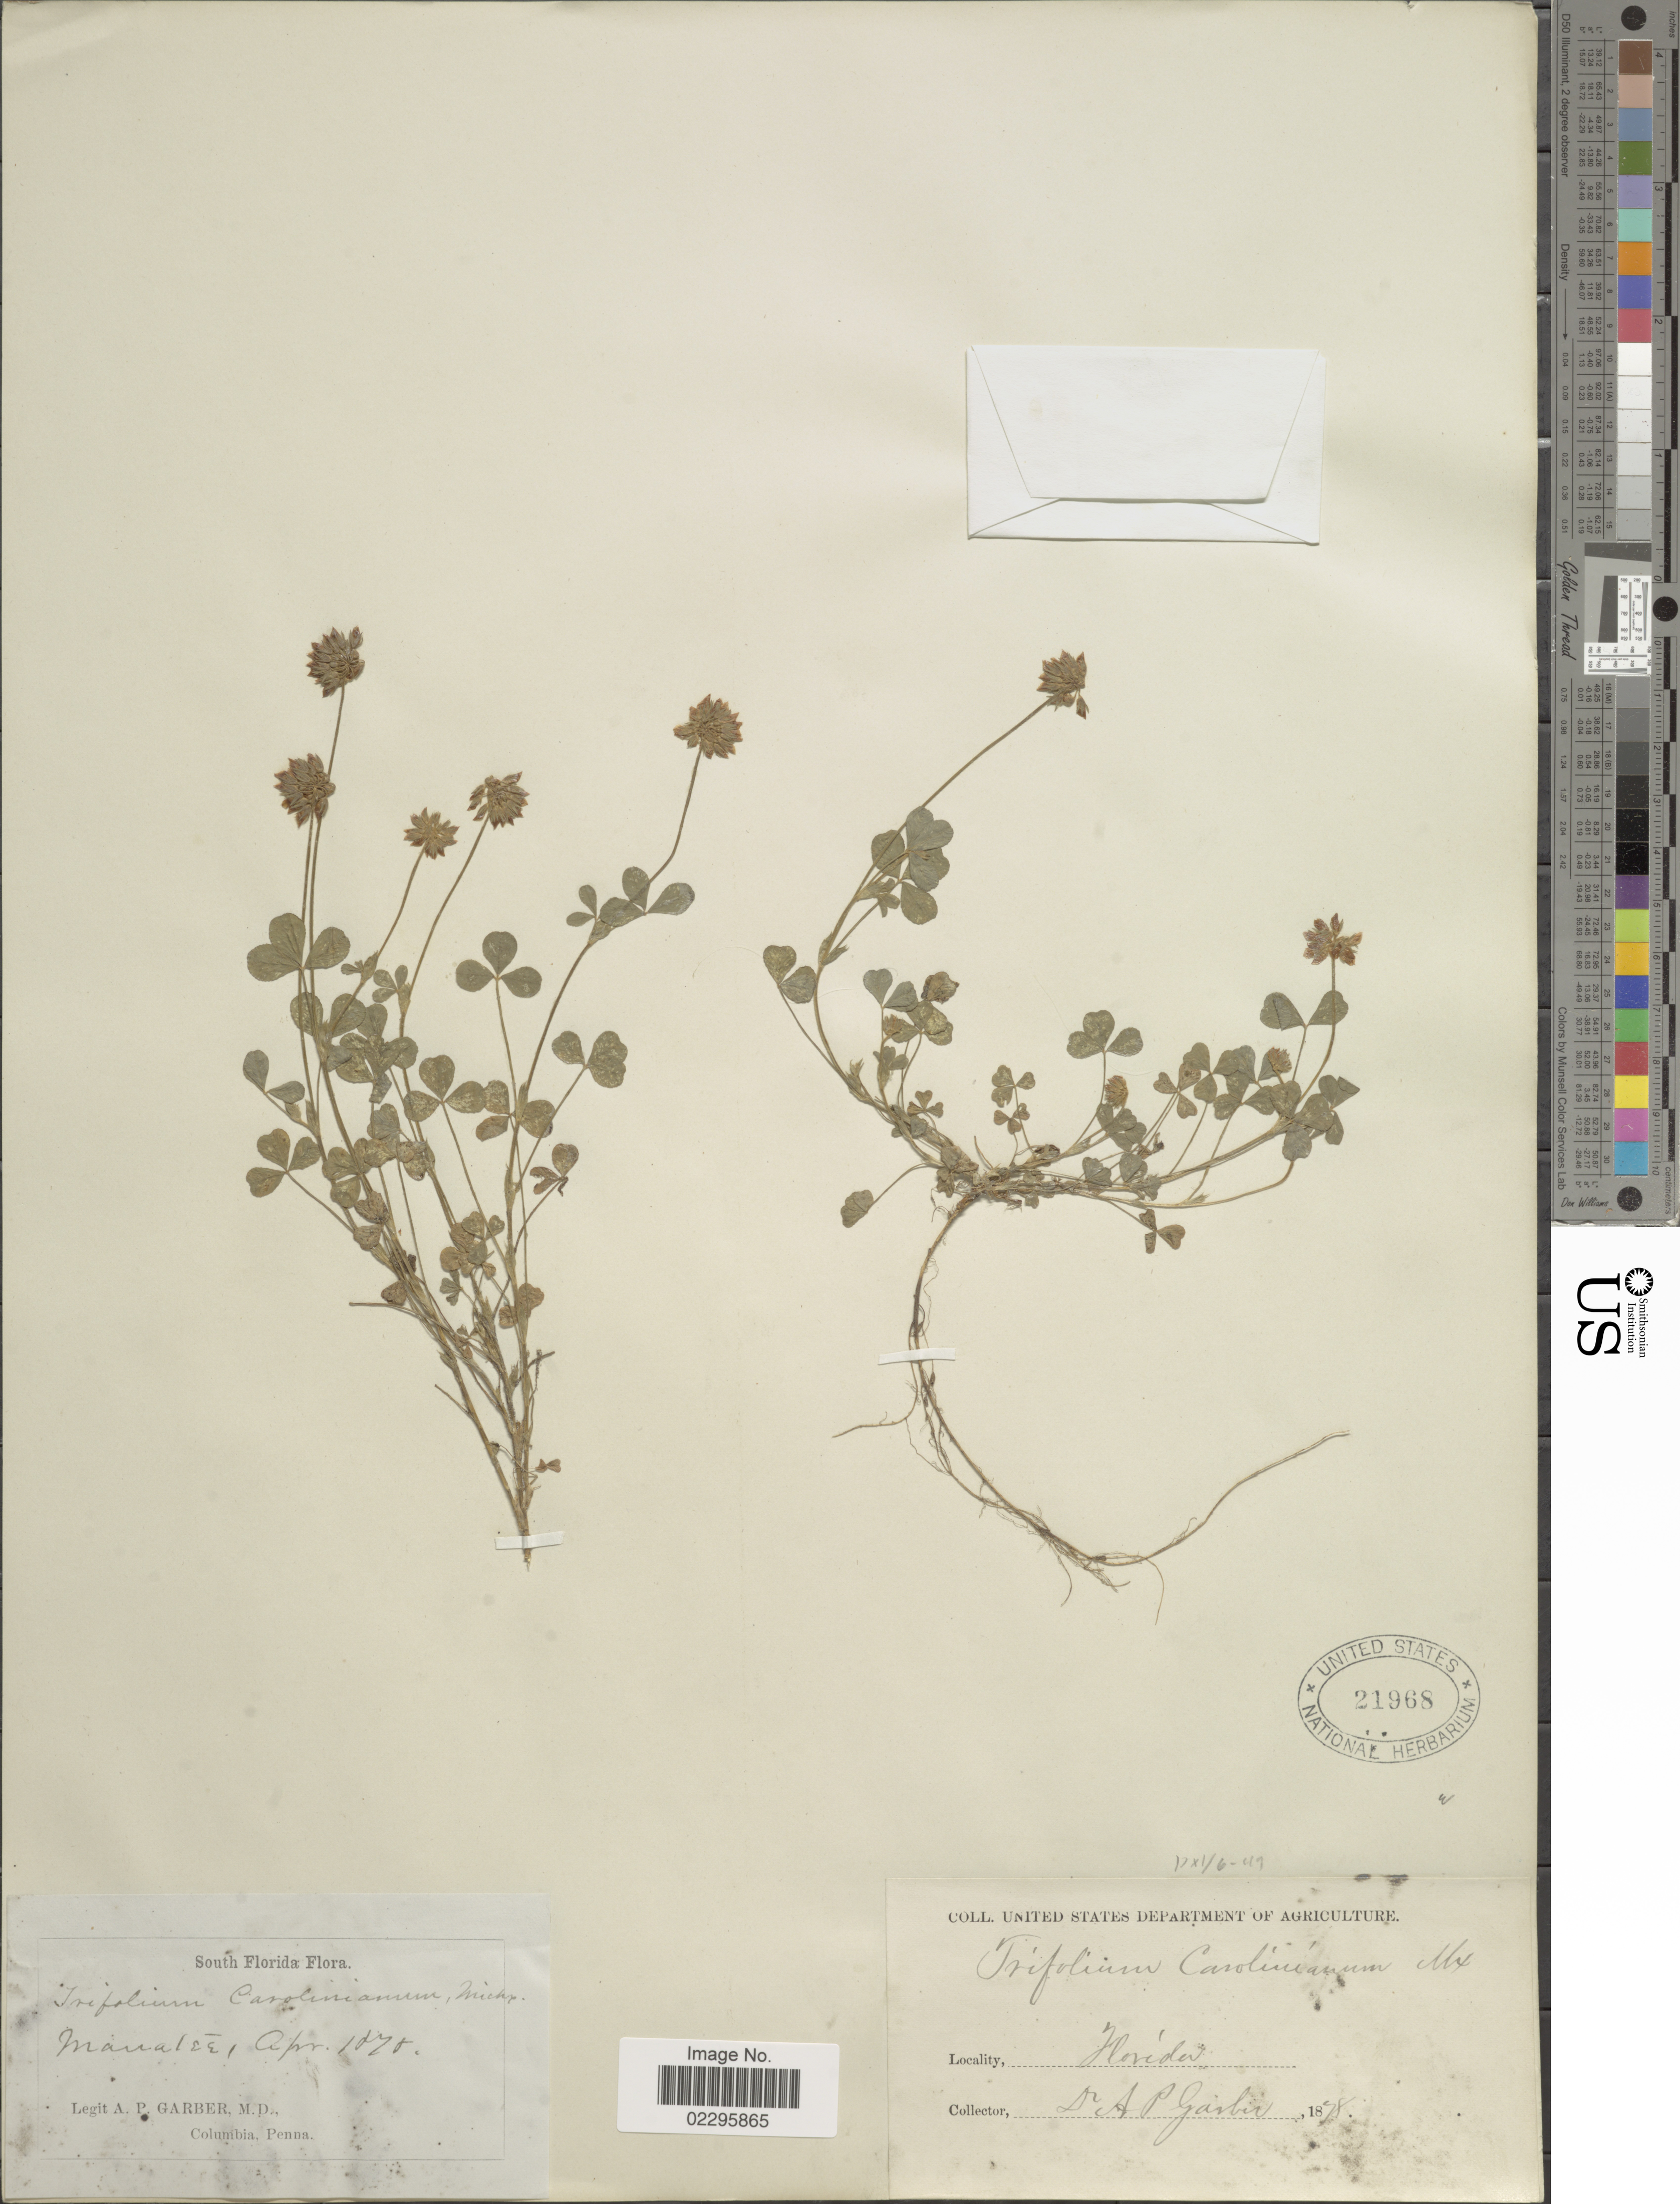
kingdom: Plantae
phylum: Tracheophyta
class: Magnoliopsida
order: Fabales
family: Fabaceae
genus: Trifolium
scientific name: Trifolium carolinianum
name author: Michx.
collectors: A. P. Garber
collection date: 1878-04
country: United States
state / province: Florida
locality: South Florida, Manatee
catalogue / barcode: US 21968